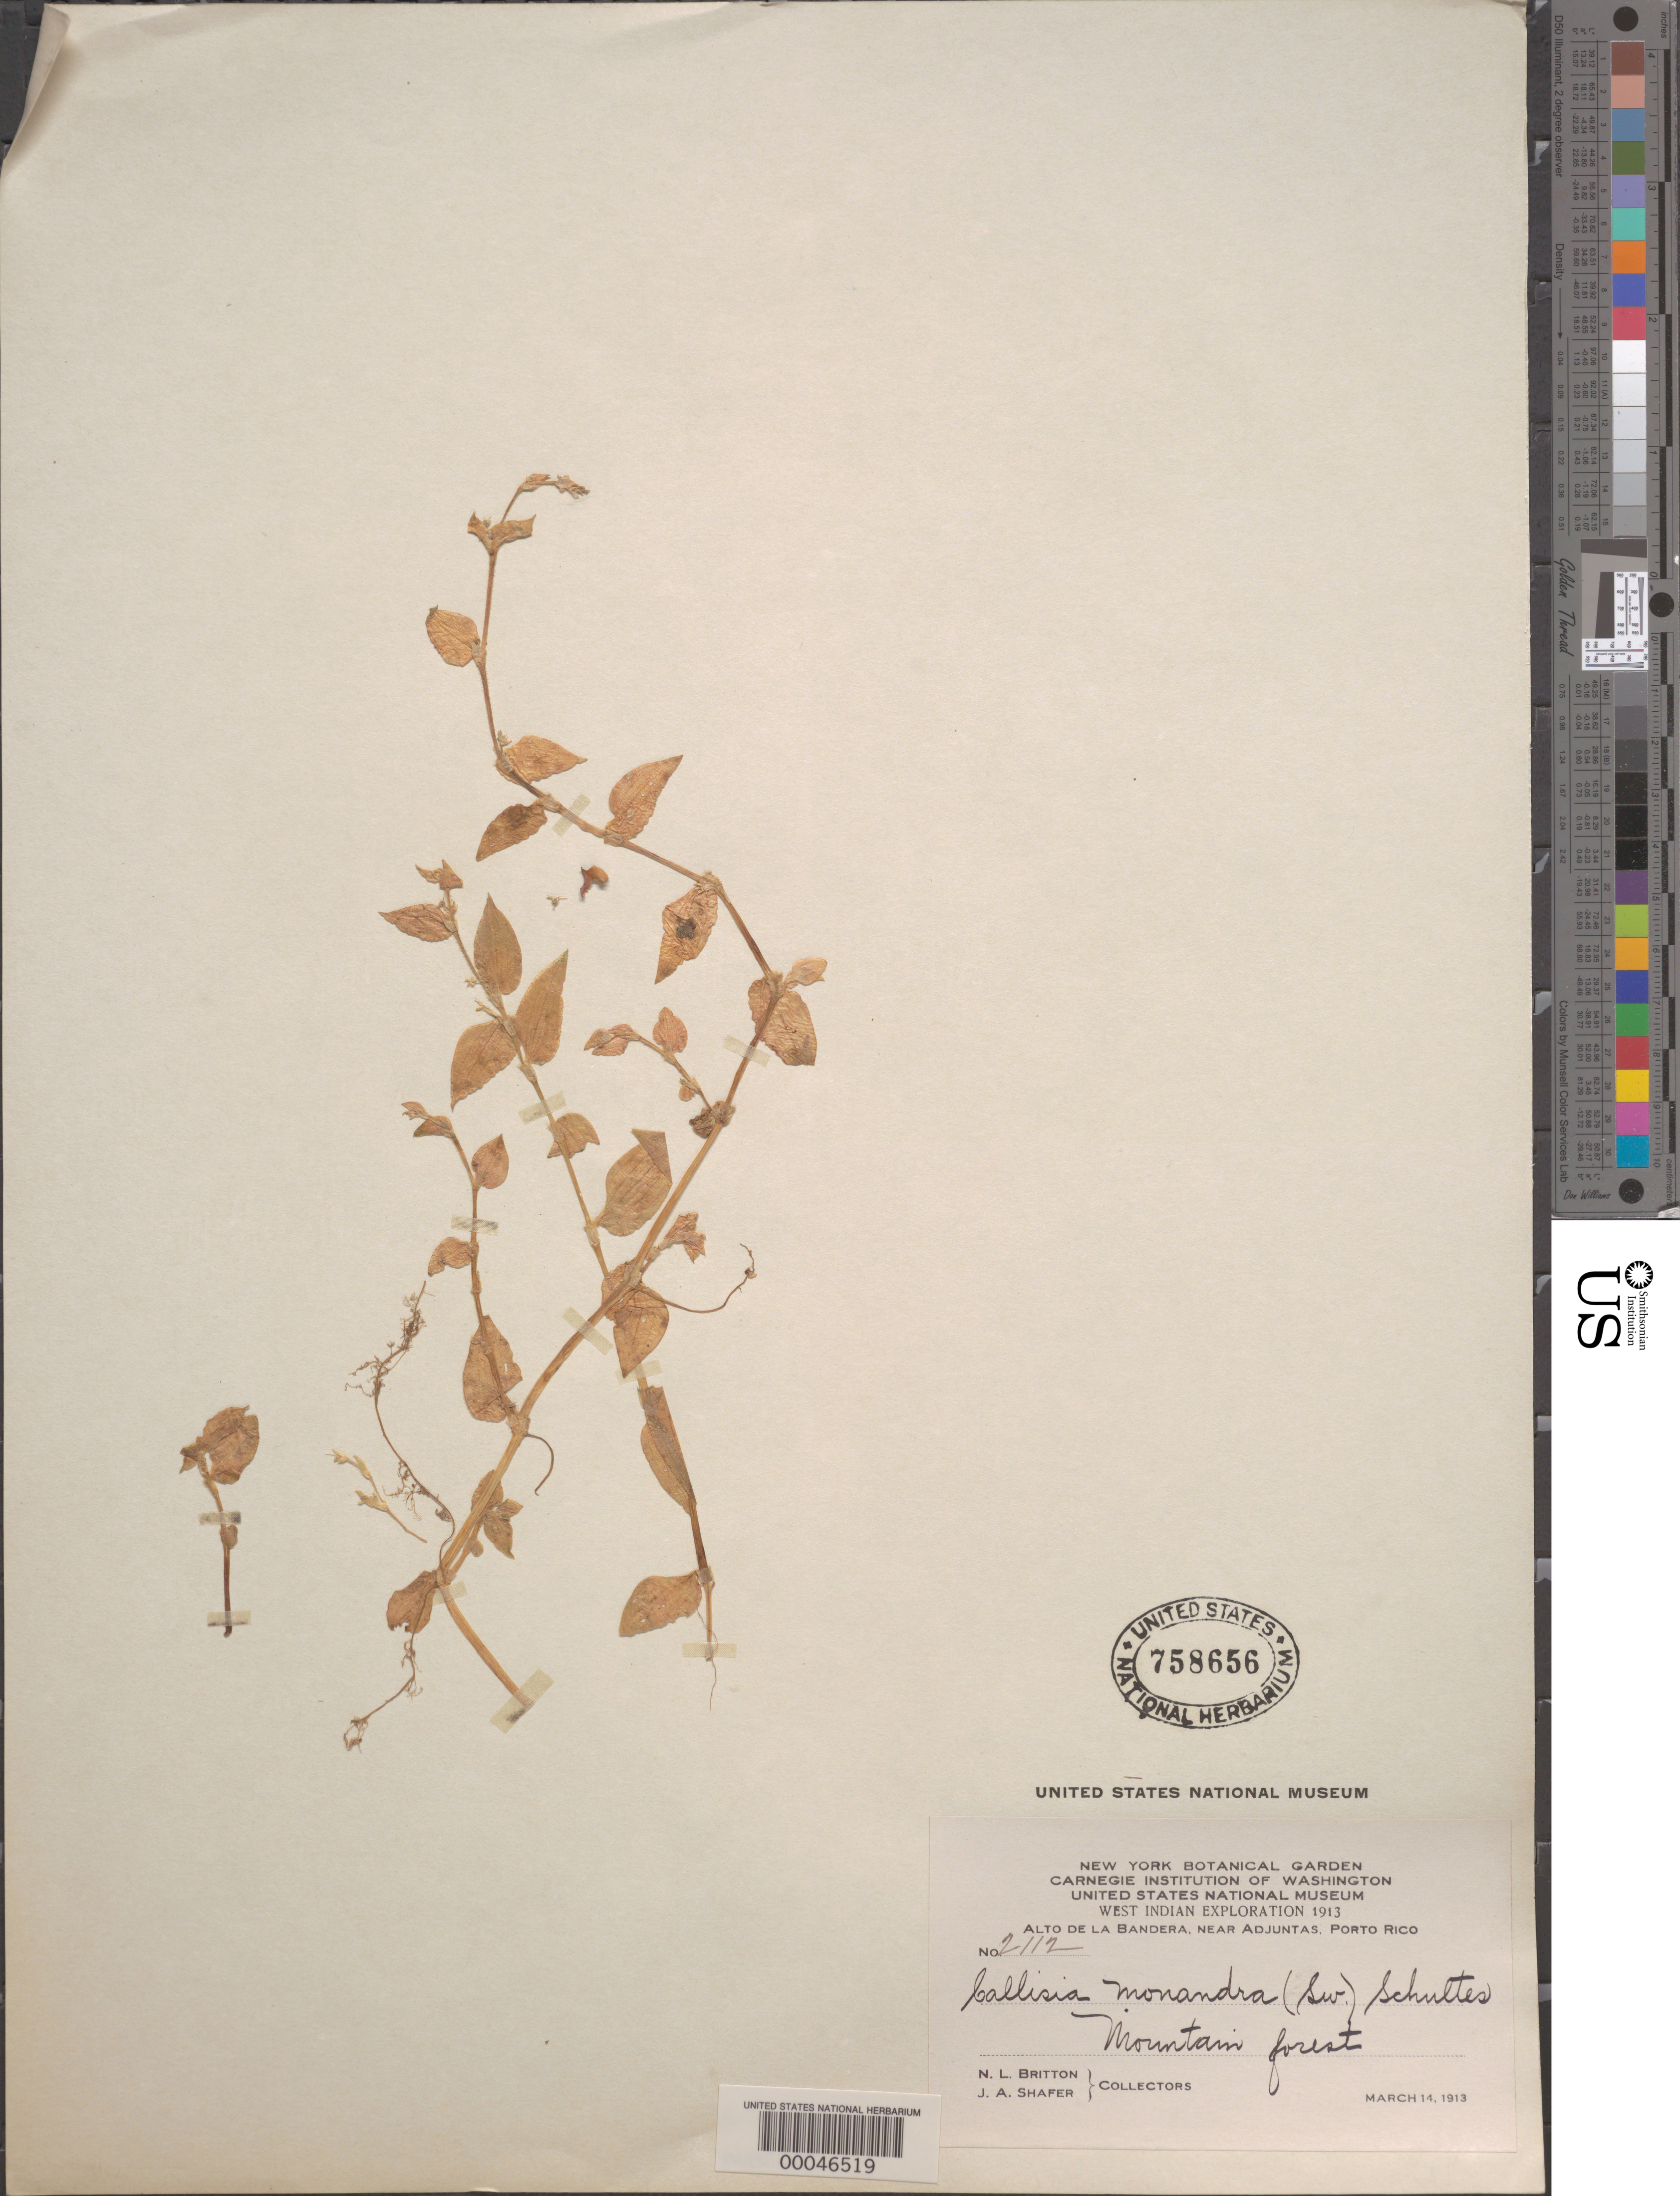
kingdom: Plantae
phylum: Tracheophyta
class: Liliopsida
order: Commelinales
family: Commelinaceae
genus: Callisia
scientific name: Callisia monandra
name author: (Sw.) Schult. & Schult. f.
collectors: N. Britton & J. A. Shafer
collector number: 2112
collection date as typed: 14 Mar 1913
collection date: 1913-03-14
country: Puerto Rico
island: Greater Antilles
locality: Alto de la bandera, near adjuntas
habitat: Mountain forest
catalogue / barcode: US 758656